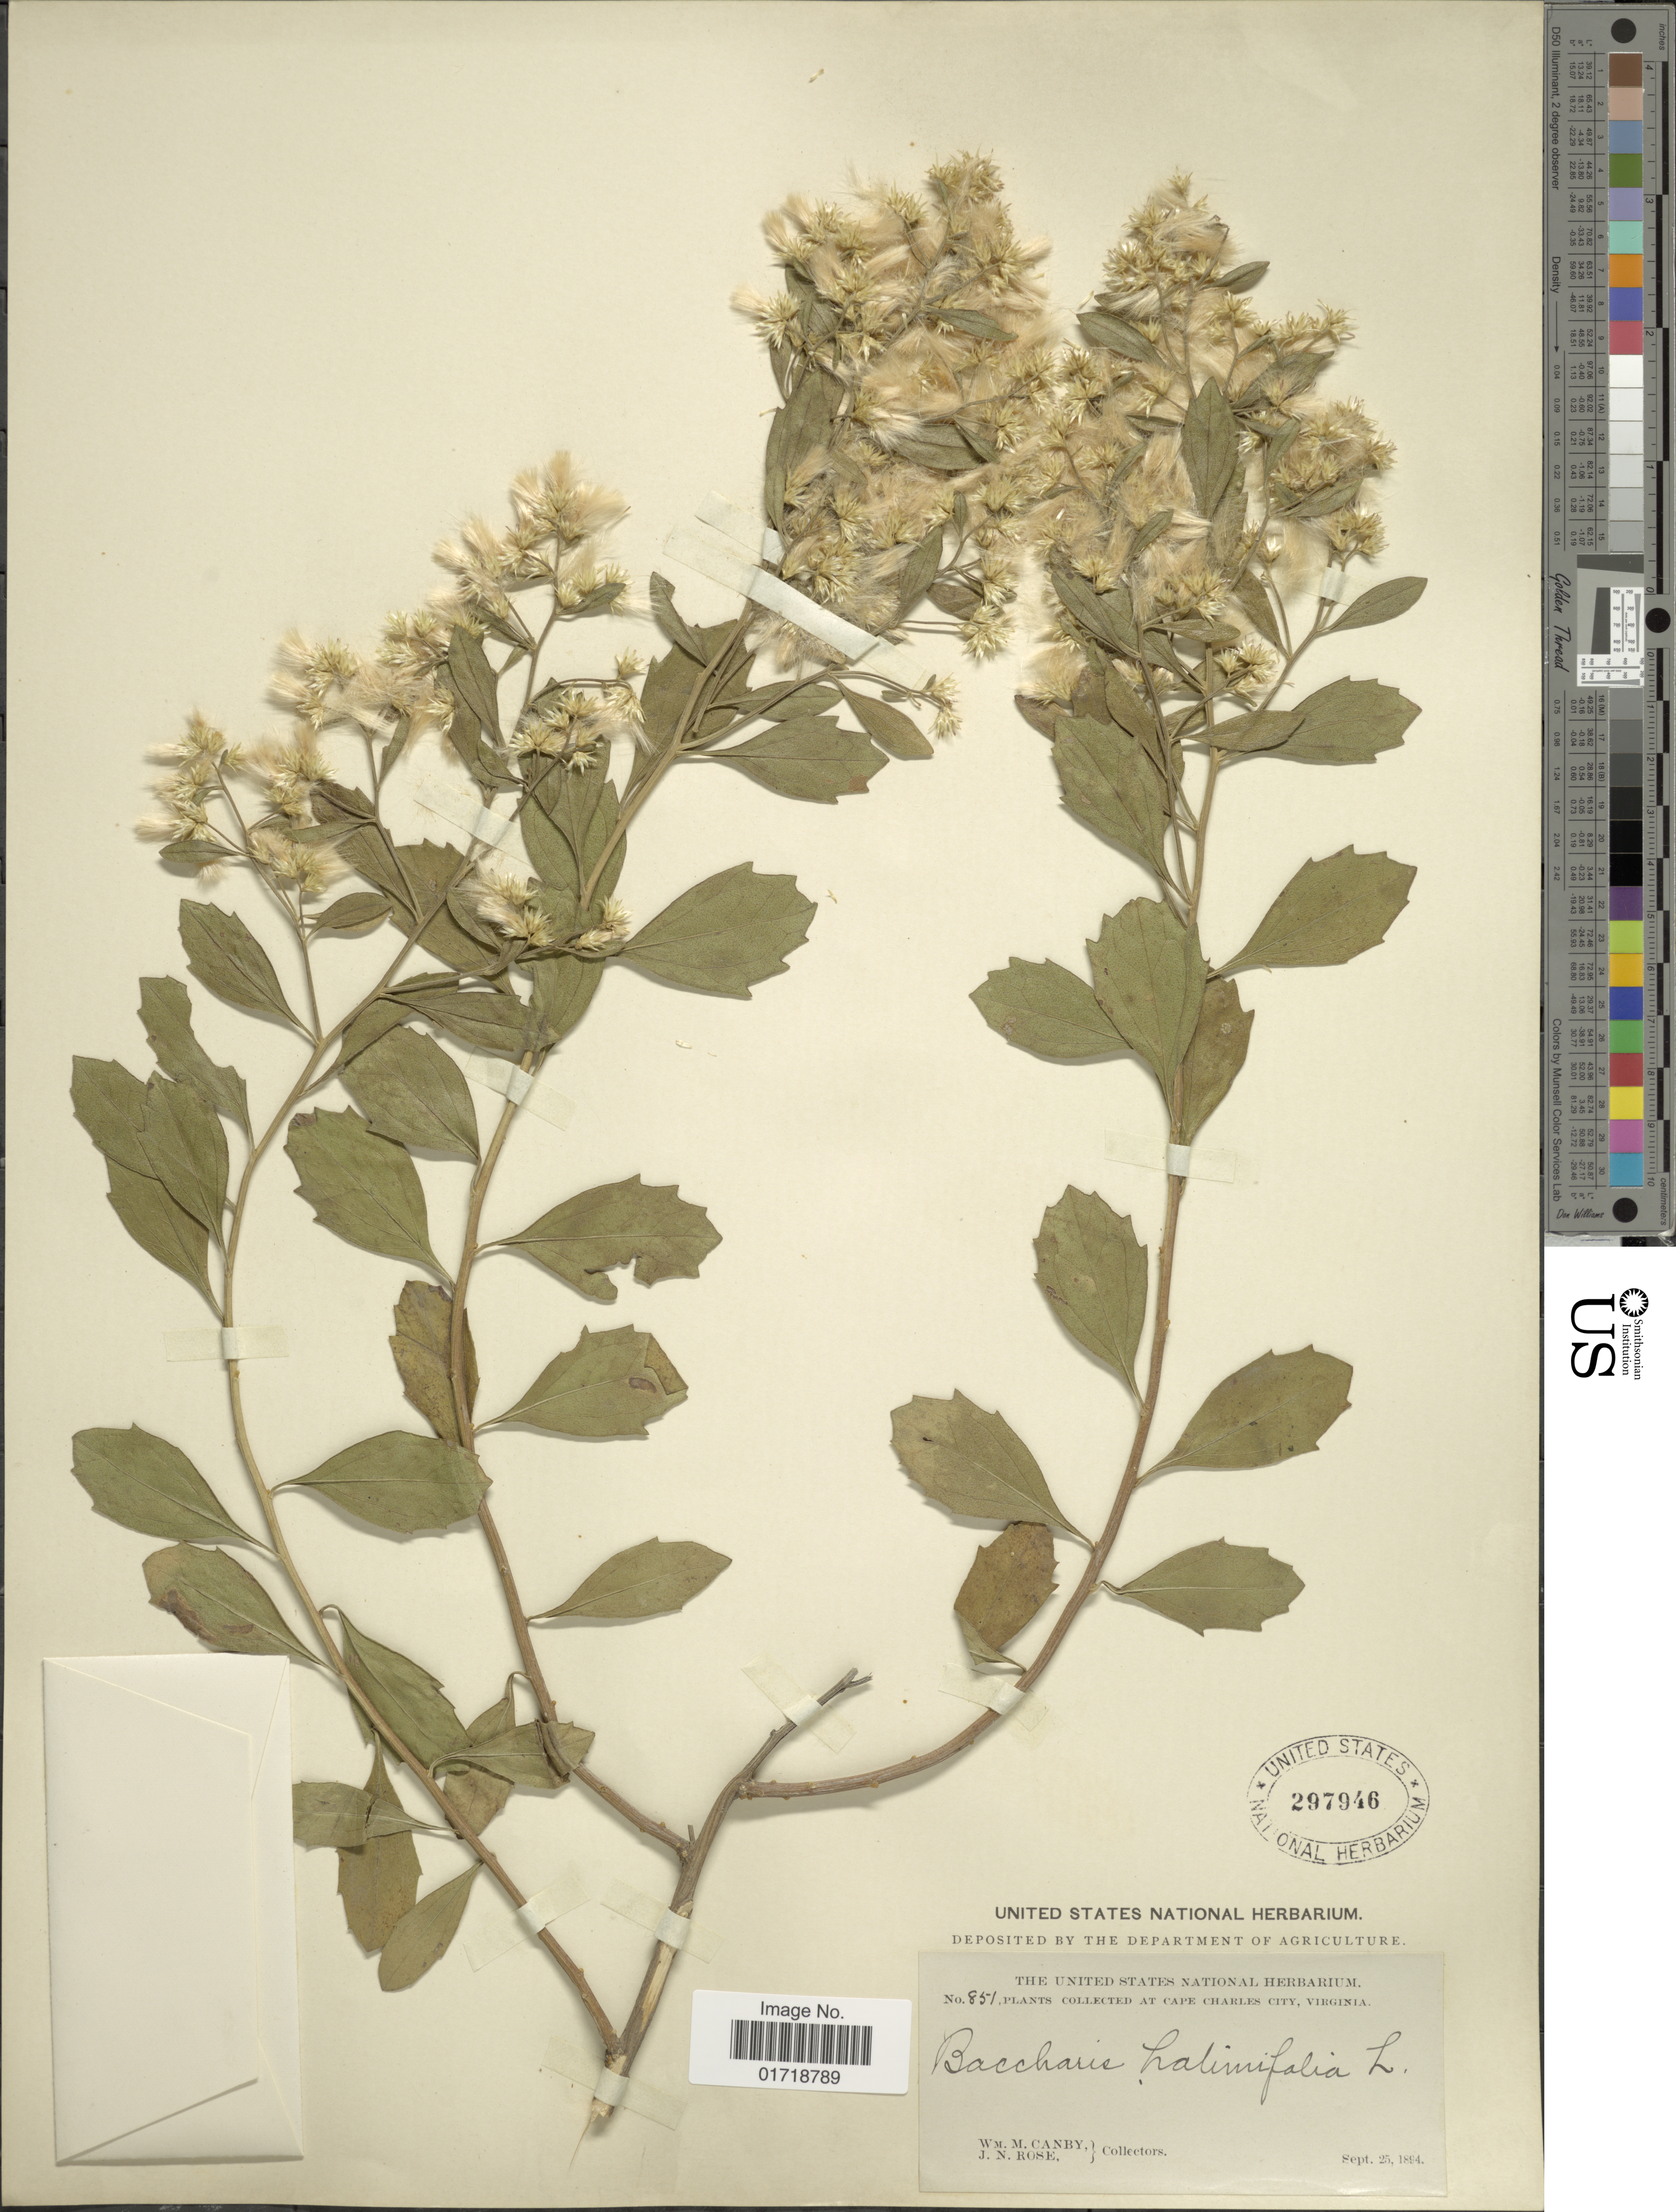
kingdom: Plantae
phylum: Tracheophyta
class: Magnoliopsida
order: Asterales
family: Asteraceae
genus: Baccharis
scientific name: Baccharis halimifolia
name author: L.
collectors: W. M. Canby & J. N. Rose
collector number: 851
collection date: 1894-09-25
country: United States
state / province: Virginia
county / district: Accomack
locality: Cape Charles city.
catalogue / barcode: US 197946